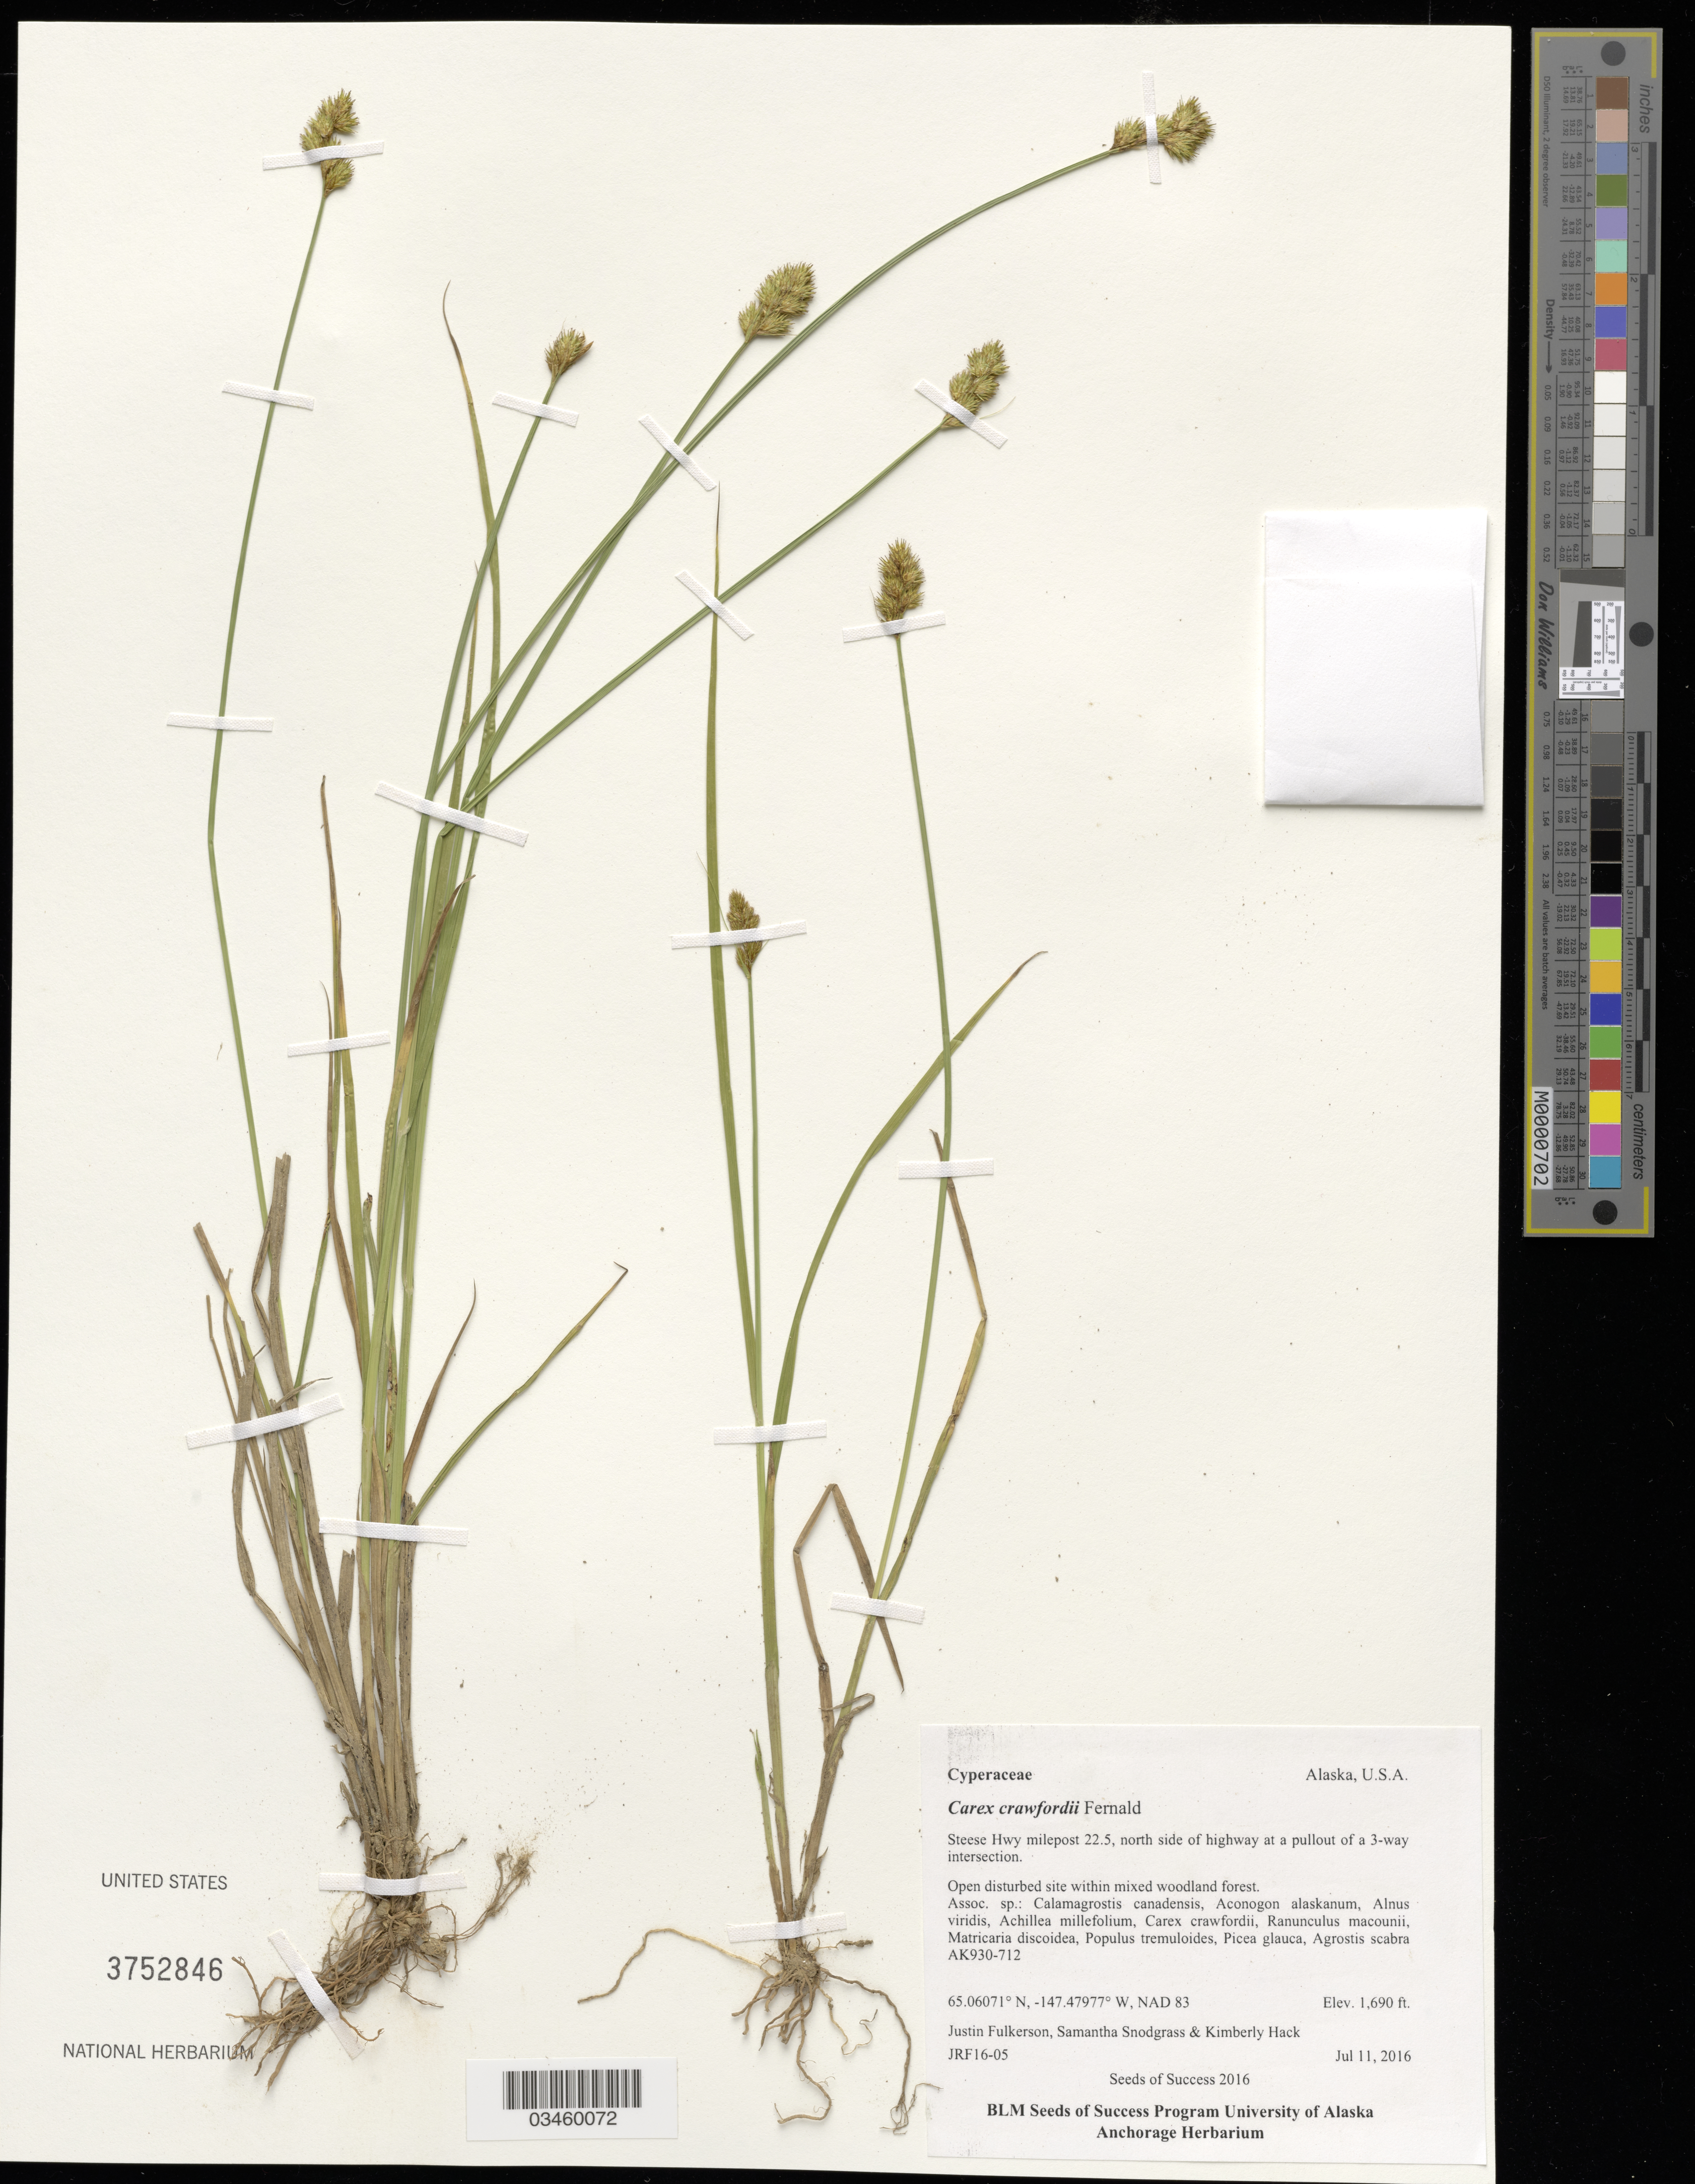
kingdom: Plantae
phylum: Tracheophyta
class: Liliopsida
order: Poales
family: Cyperaceae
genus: Carex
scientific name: Carex crawfordii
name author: Fernald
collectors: J. Fulkerson, K. Hack & S. Snodgrass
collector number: AK930-712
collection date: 2016-07-11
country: United States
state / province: Alaska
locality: Steese Hwy milepost 22.5, north side of Hwy at pullout of a 3-way intersection.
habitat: Open disturbed site within mixed woodland forest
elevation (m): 515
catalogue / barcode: US 3752846